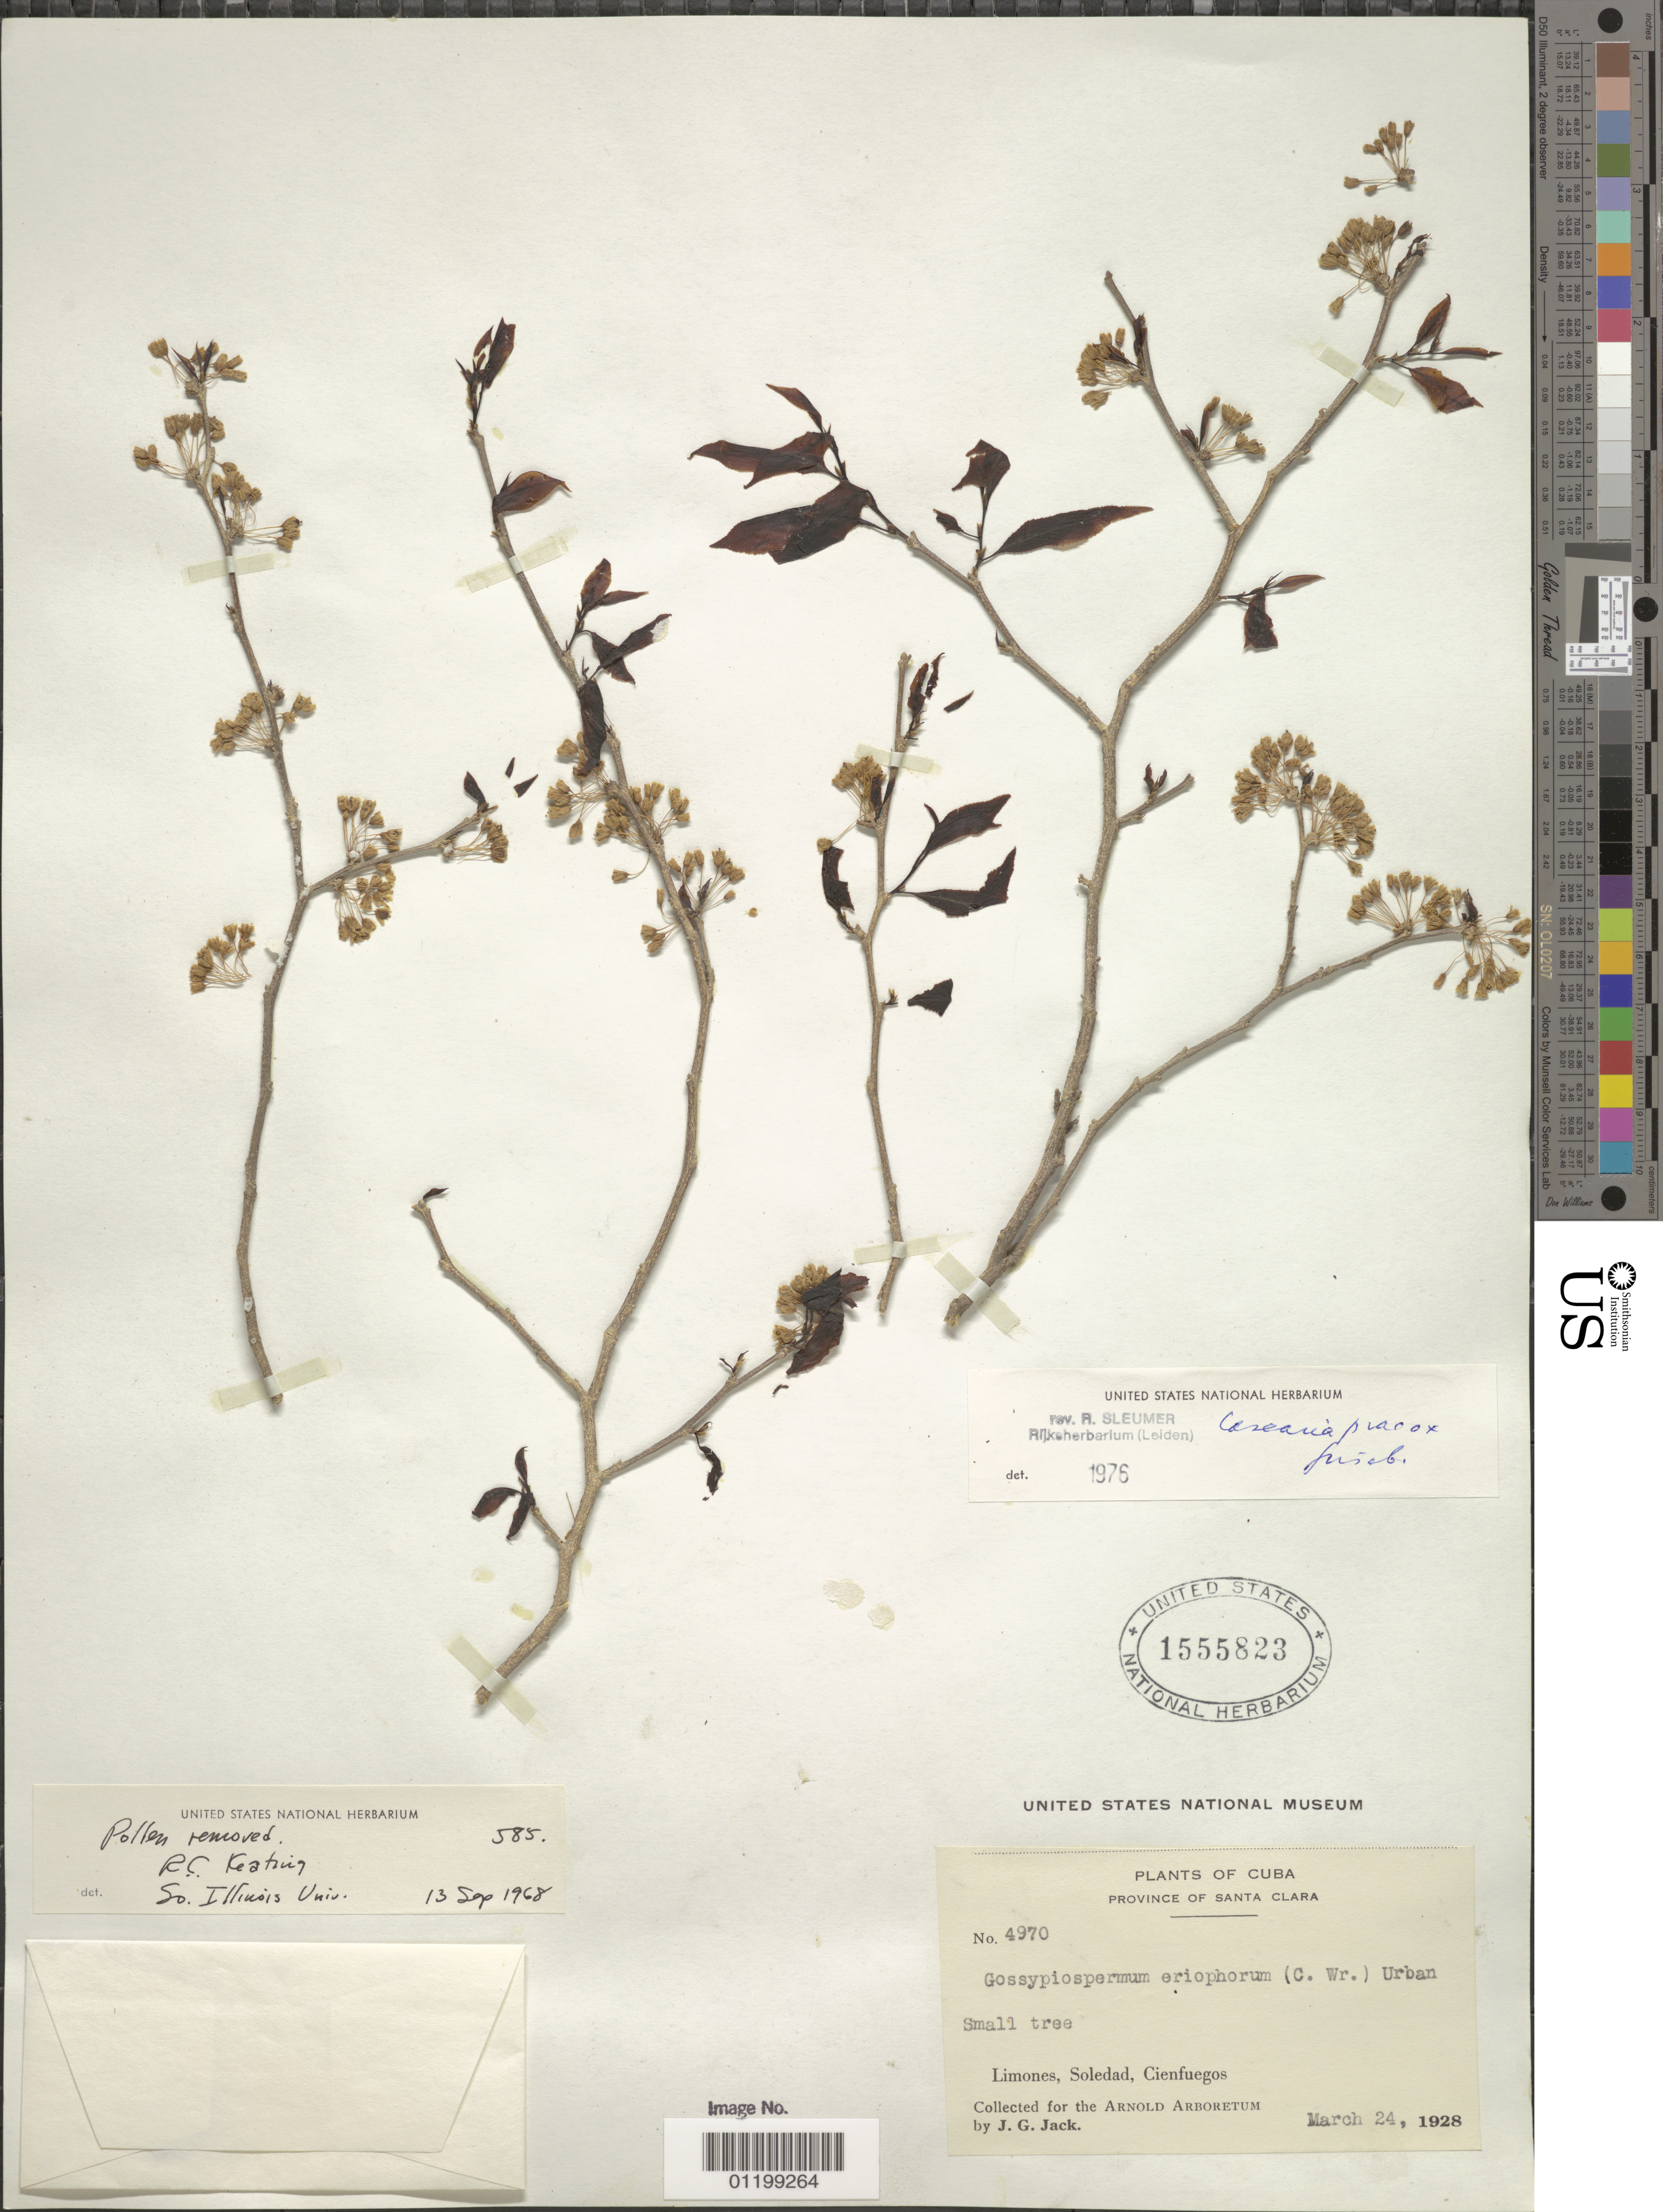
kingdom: Plantae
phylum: Tracheophyta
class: Magnoliopsida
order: Malpighiales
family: Salicaceae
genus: Gossypiospermum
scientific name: Gossypiospermum eriophora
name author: (C. Wright ex Griseb.) Urb.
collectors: J. G. Jack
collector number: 4970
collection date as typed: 24 Mar 1928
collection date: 1928-03-24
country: Cuba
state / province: Cienfuegos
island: Cuba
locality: Limones, Soledad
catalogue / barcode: US 1555823